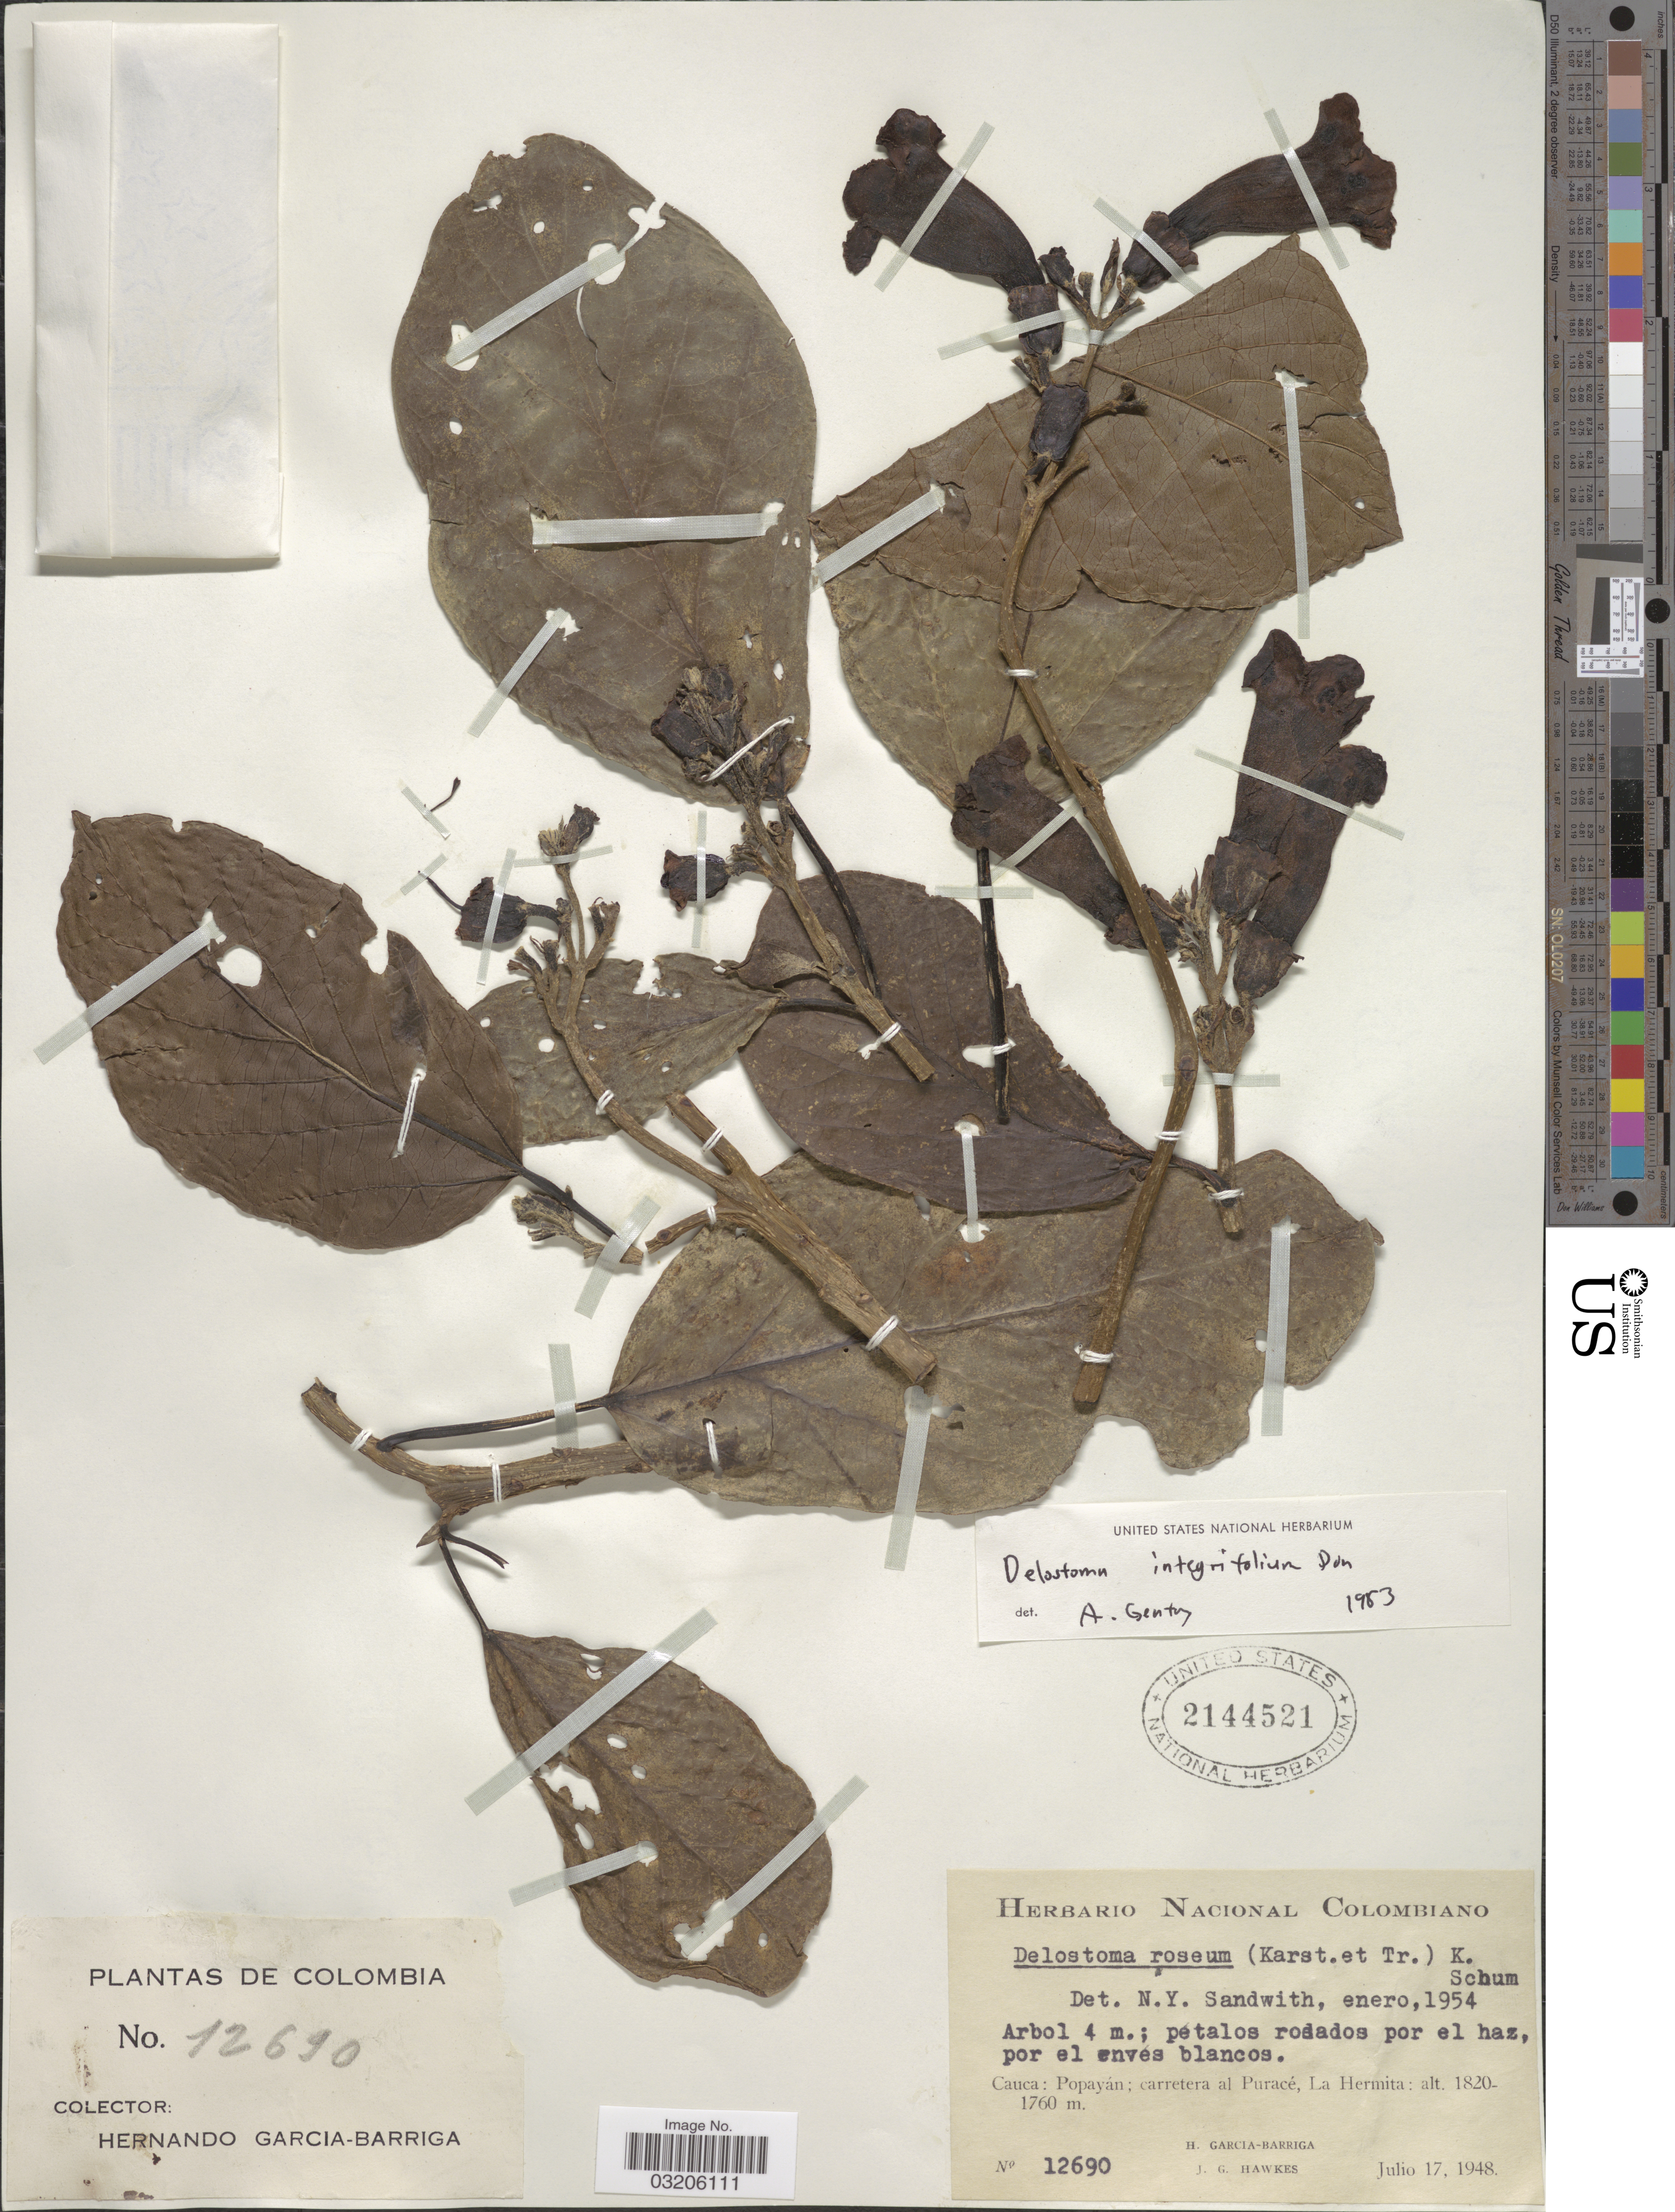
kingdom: Plantae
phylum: Tracheophyta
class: Magnoliopsida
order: Lamiales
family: Bignoniaceae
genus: Delostoma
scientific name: Delostoma integrifolium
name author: D. Don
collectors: H. García Barriga & J. Hawkes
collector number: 12690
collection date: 1948-07-17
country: Colombia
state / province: Cauca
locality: Popayán: carretera al Puracé, La Hermita.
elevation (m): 1760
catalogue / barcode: US 2144521